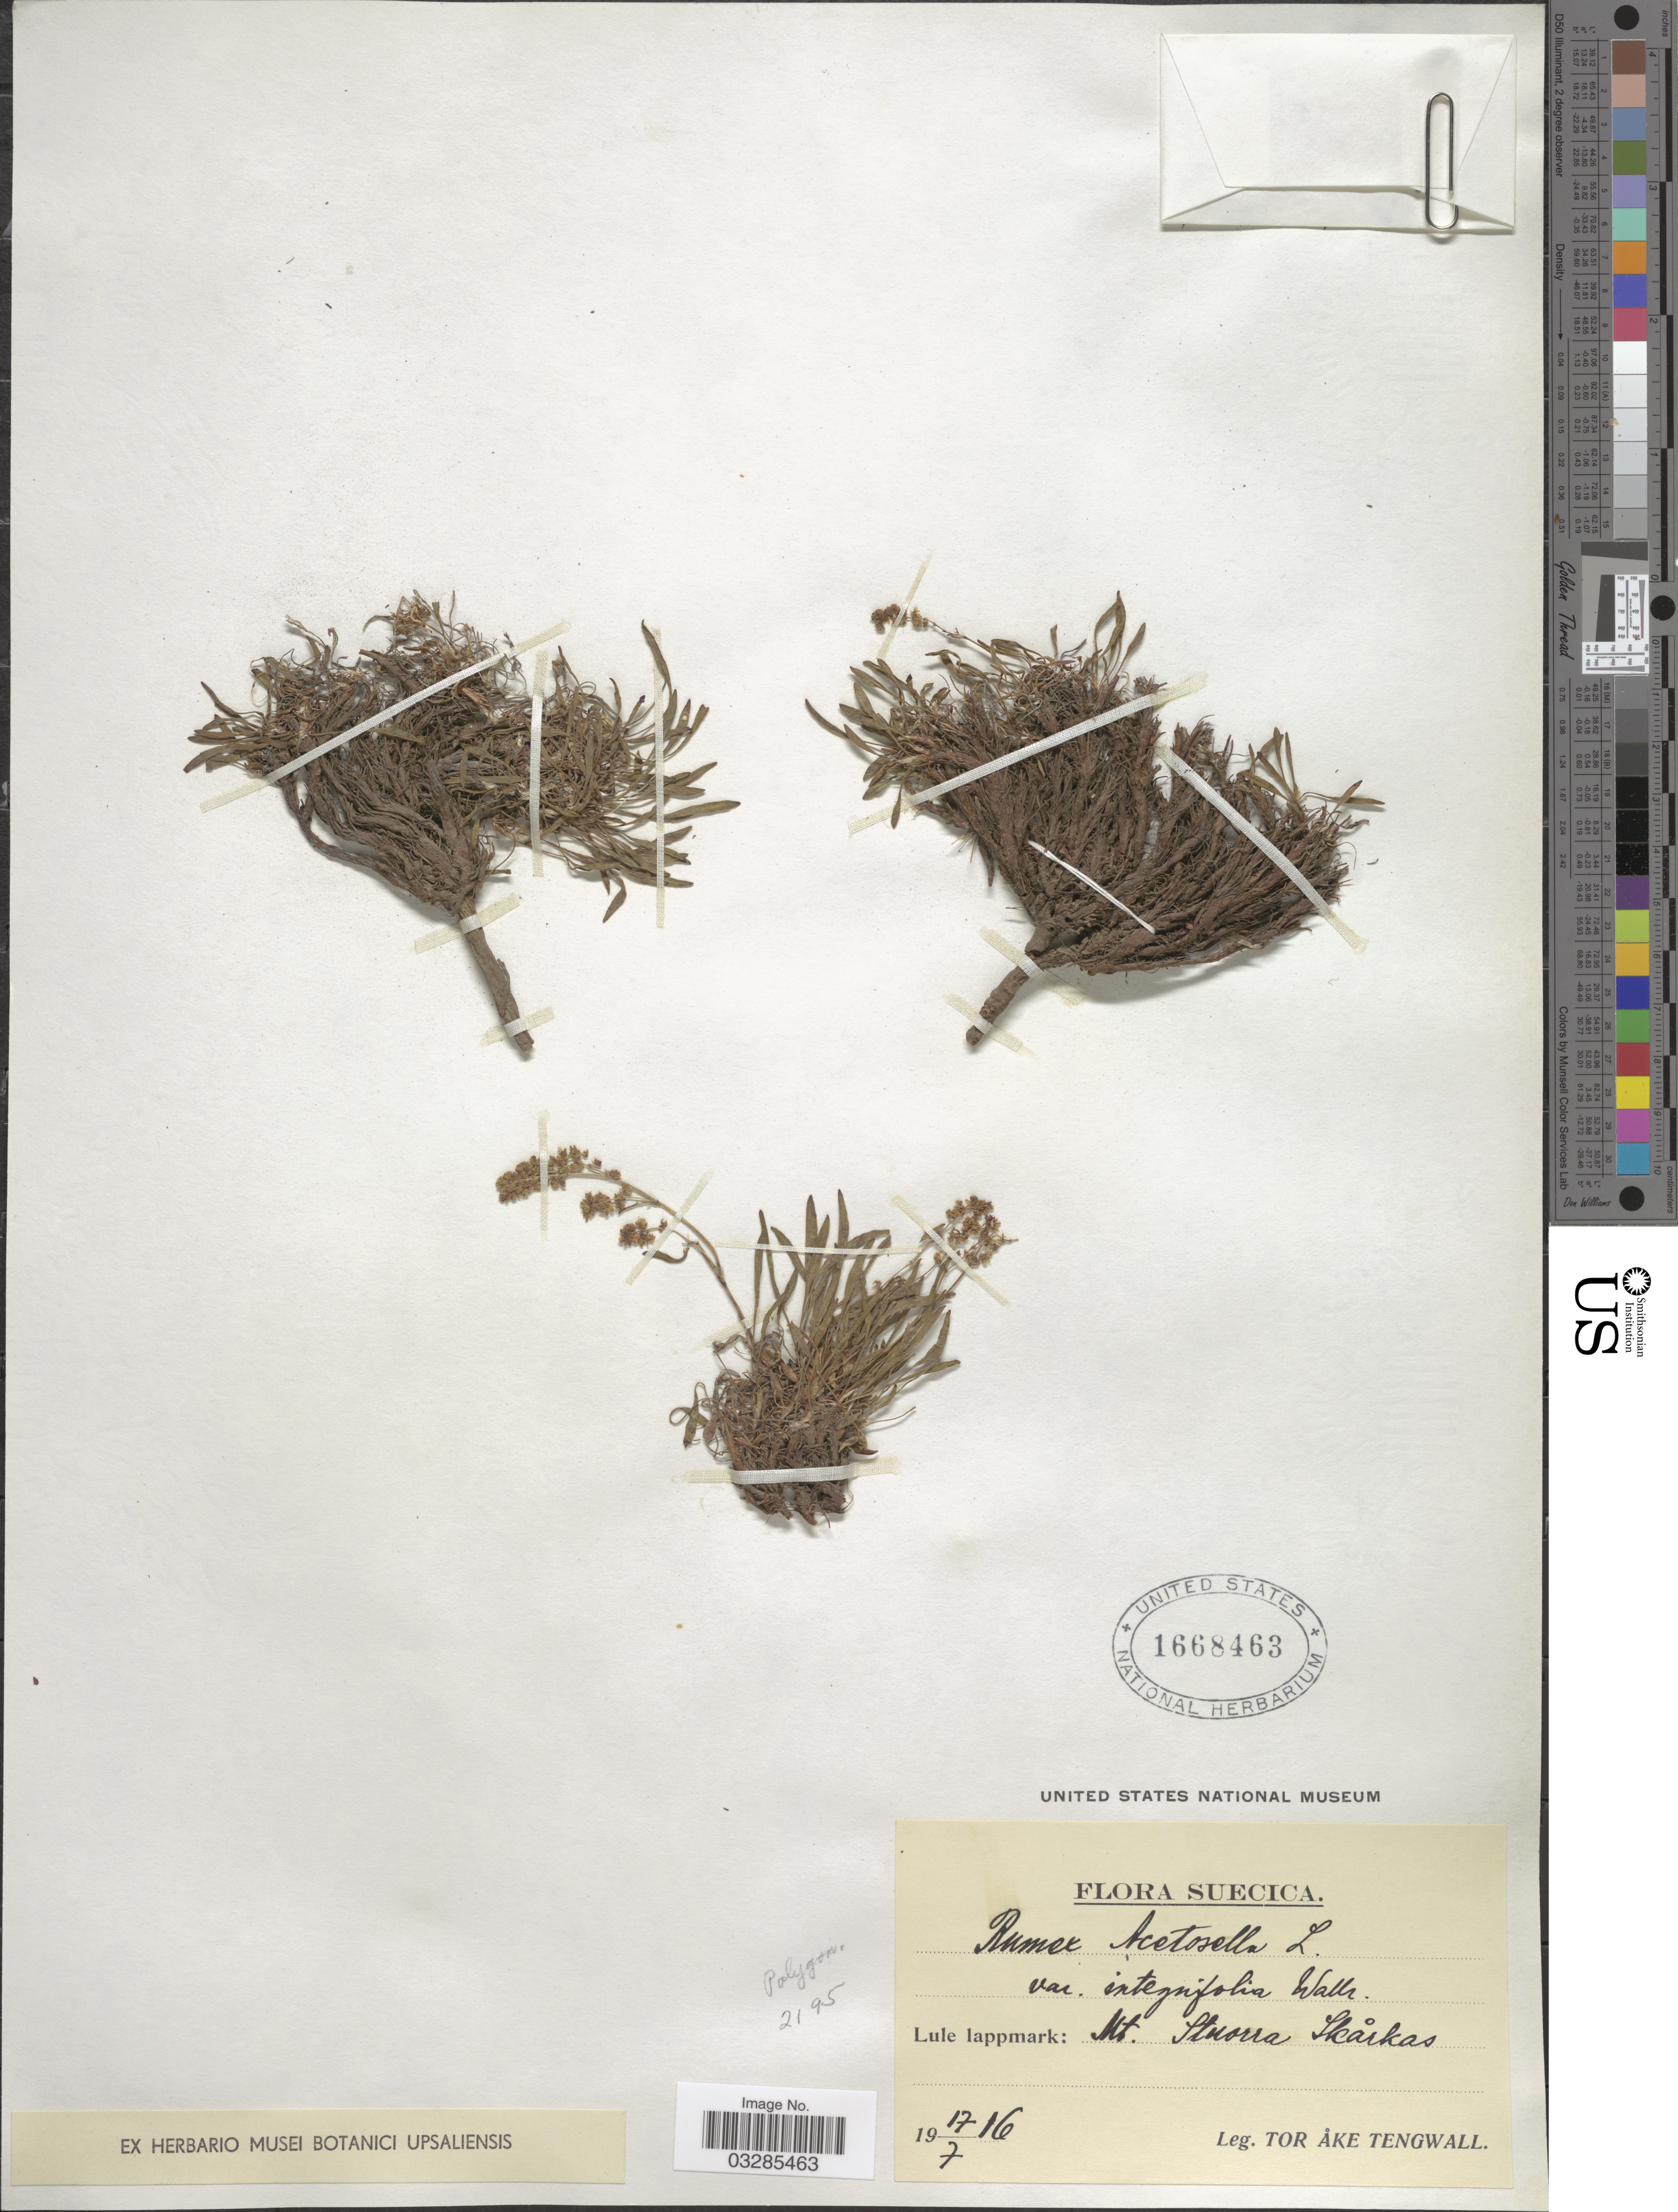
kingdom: Plantae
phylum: Tracheophyta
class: Magnoliopsida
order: Caryophyllales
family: Polygonaceae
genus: Rumex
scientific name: Rumex acetosella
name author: L.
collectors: T. Tengwall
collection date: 1916-07-17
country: Sweden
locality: Suecica. Lule lappmark: Mt. Stuorra Skarkas.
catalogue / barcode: US 1668463